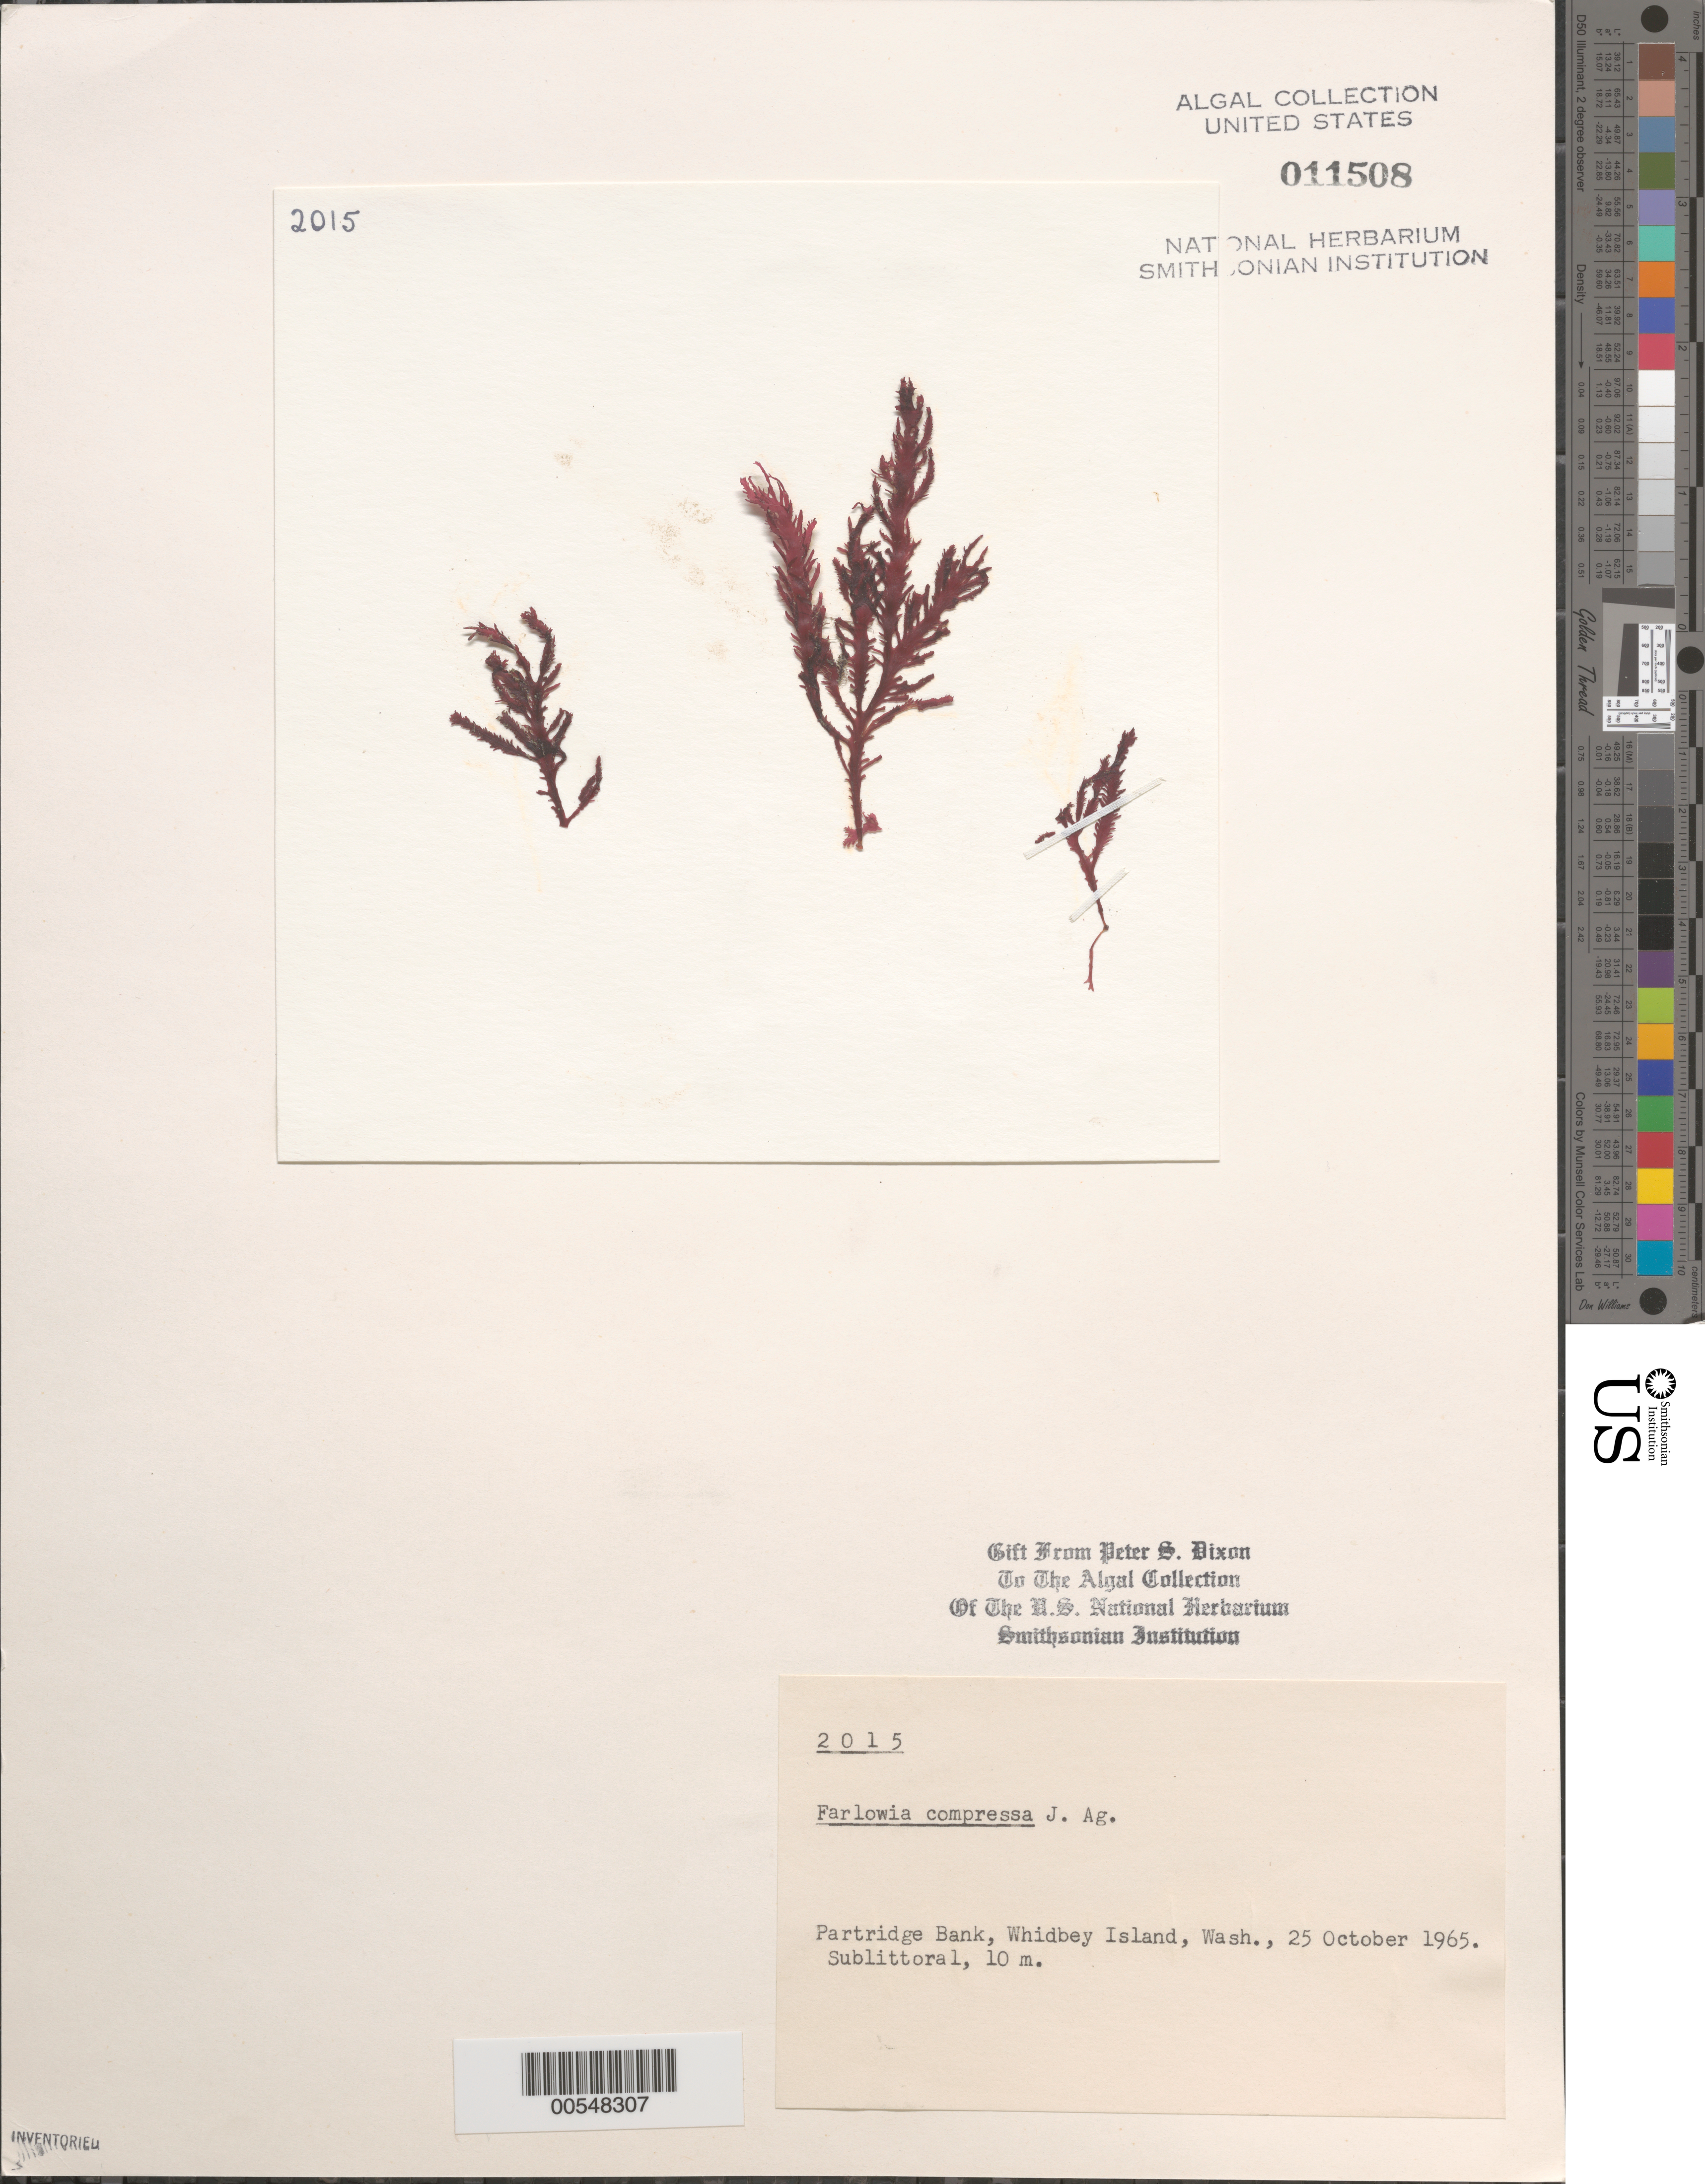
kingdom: Plantae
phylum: Rhodophyta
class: Florideophyceae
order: Gigartinales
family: Dumontiaceae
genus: Farlowia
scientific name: Farlowia compressa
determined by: Dixon, P. S.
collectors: P. S. Dixon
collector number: PSD 2015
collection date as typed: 25 Oct 1965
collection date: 1965-10-25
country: United States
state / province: Washington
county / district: Island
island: Whidbey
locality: Partridge Bank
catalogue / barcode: US 11508